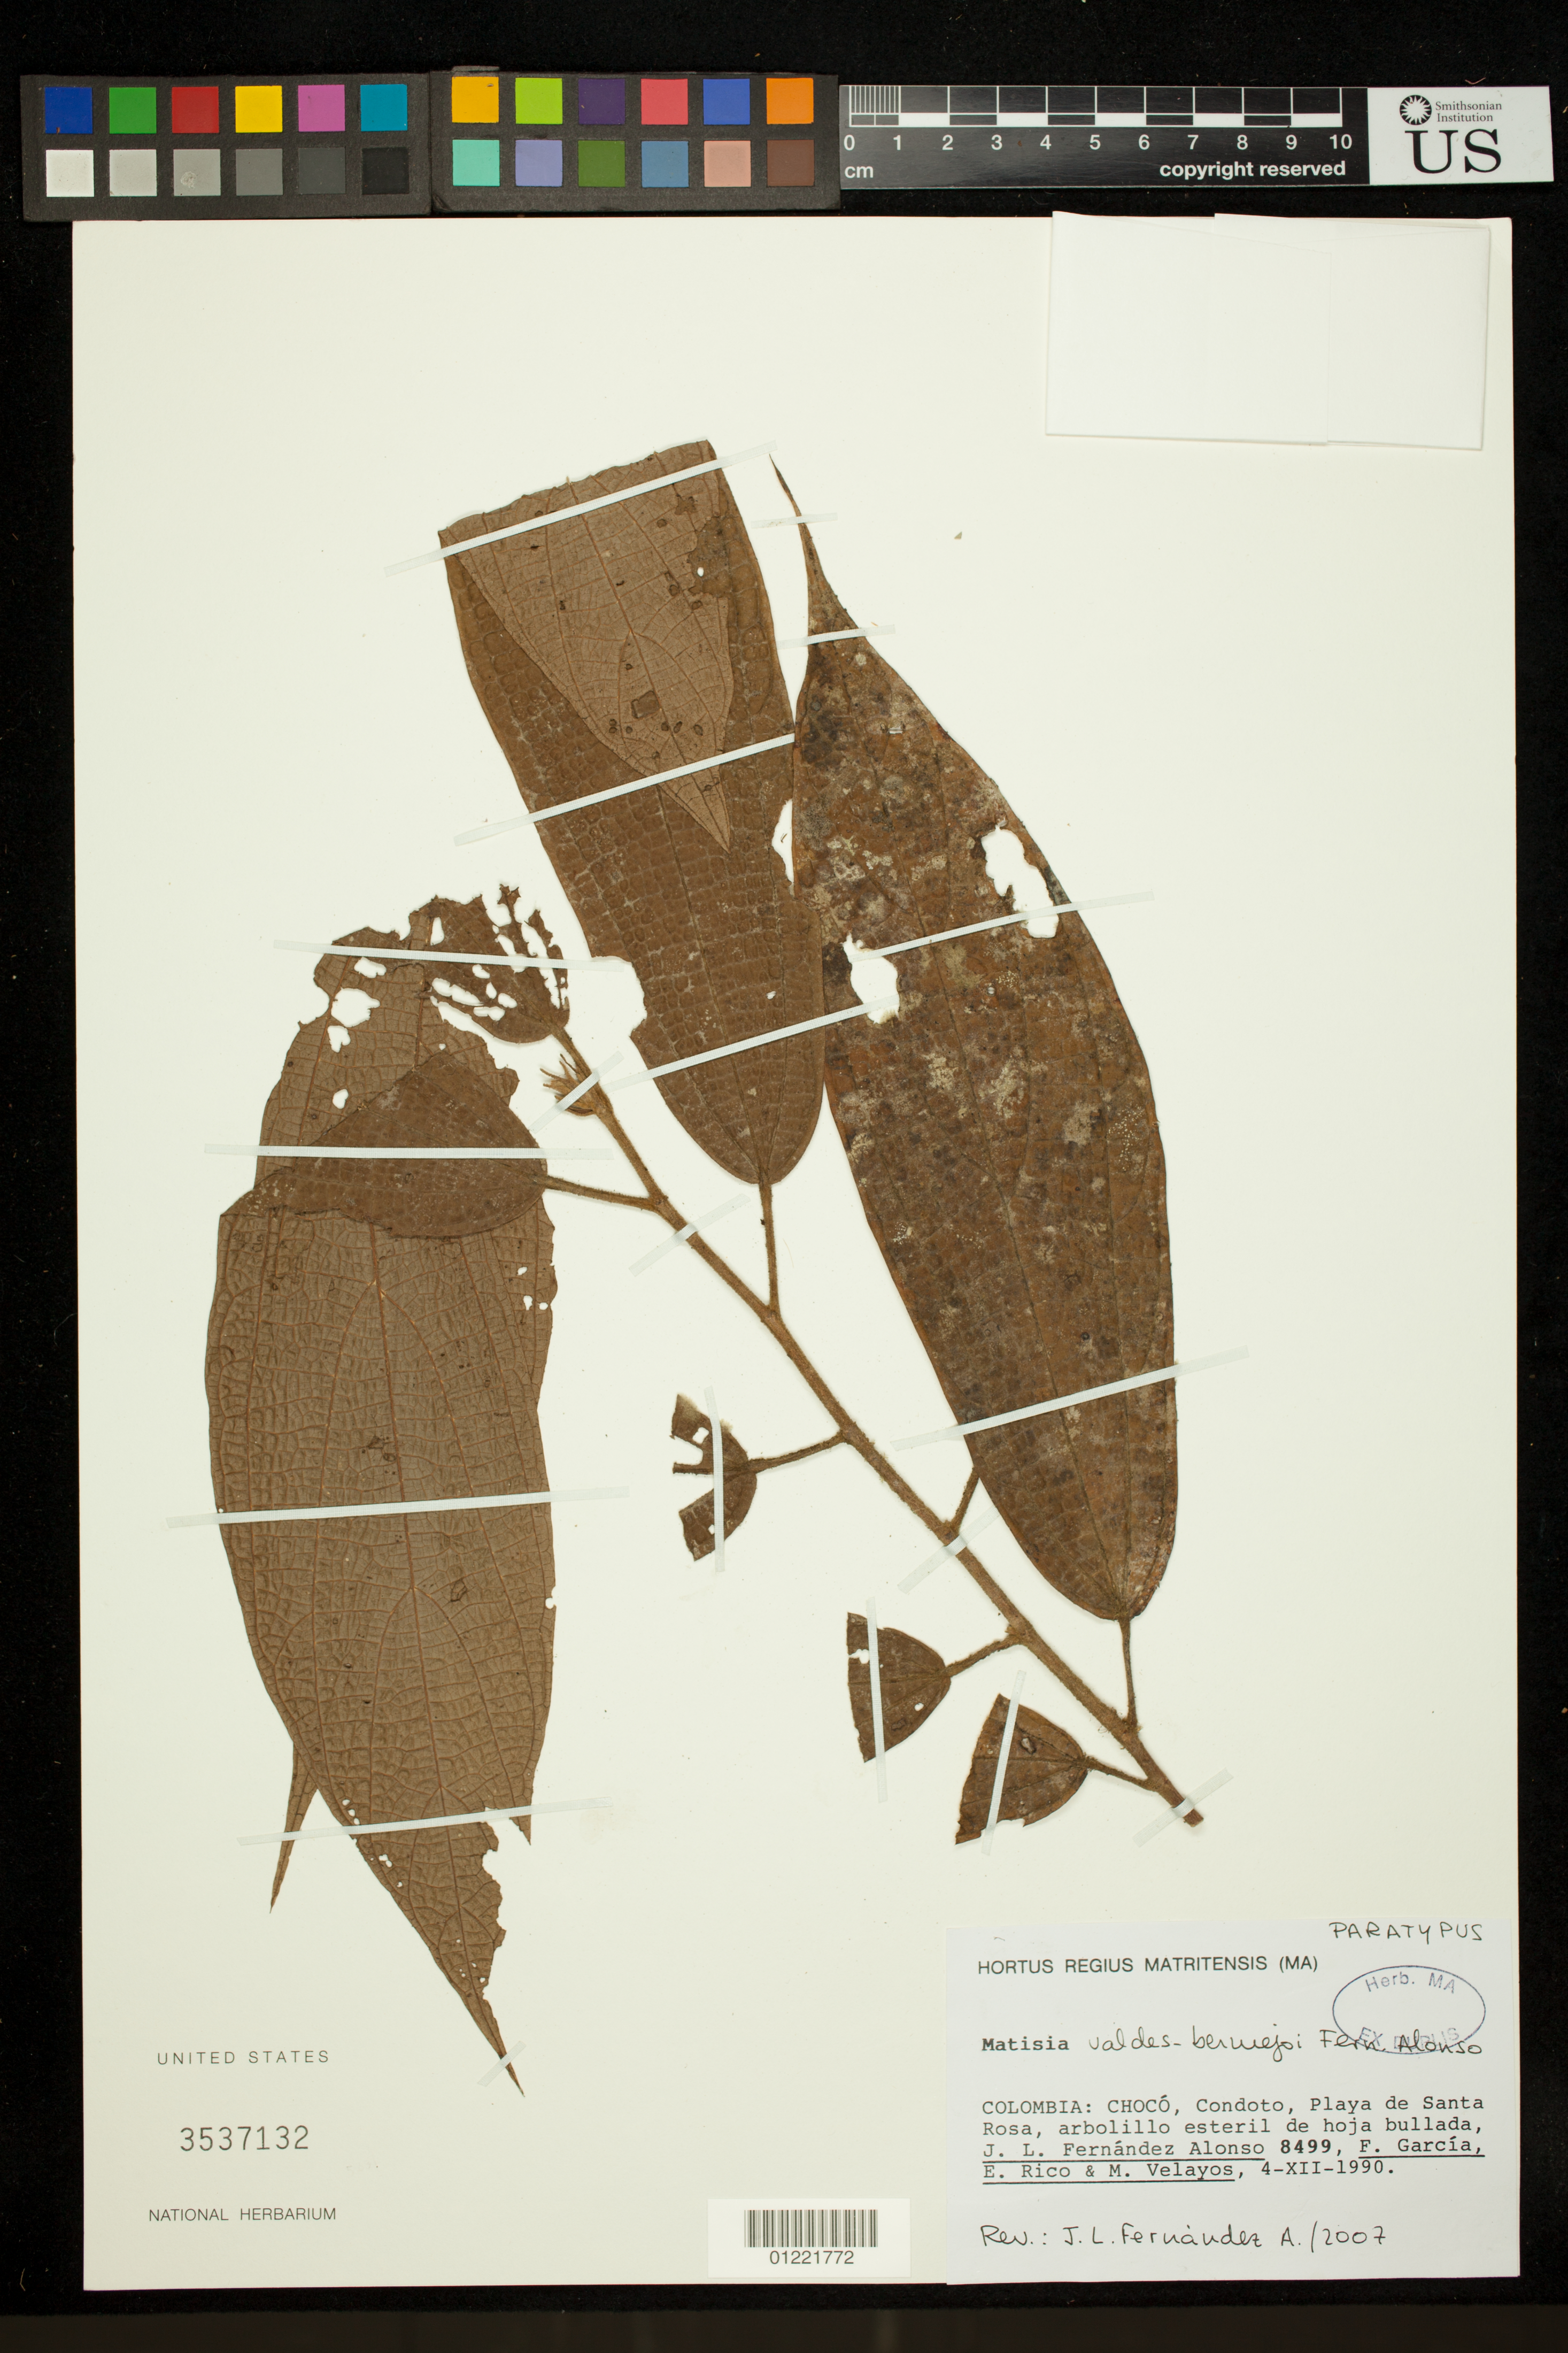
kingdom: Plantae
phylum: Tracheophyta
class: Magnoliopsida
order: Malvales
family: Malvaceae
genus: Matisia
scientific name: Matisia valdes-bermejoi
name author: Fern. Alonso & Castrov.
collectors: J. L. Fernández-Alonso, F. Garcia, E. Rico & M. Velayos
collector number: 8499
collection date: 1990-12-04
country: Colombia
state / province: Choco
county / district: Condoto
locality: Playa de Santa Rosa, arbolillo esteril de hoja bullada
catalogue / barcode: US 3537132